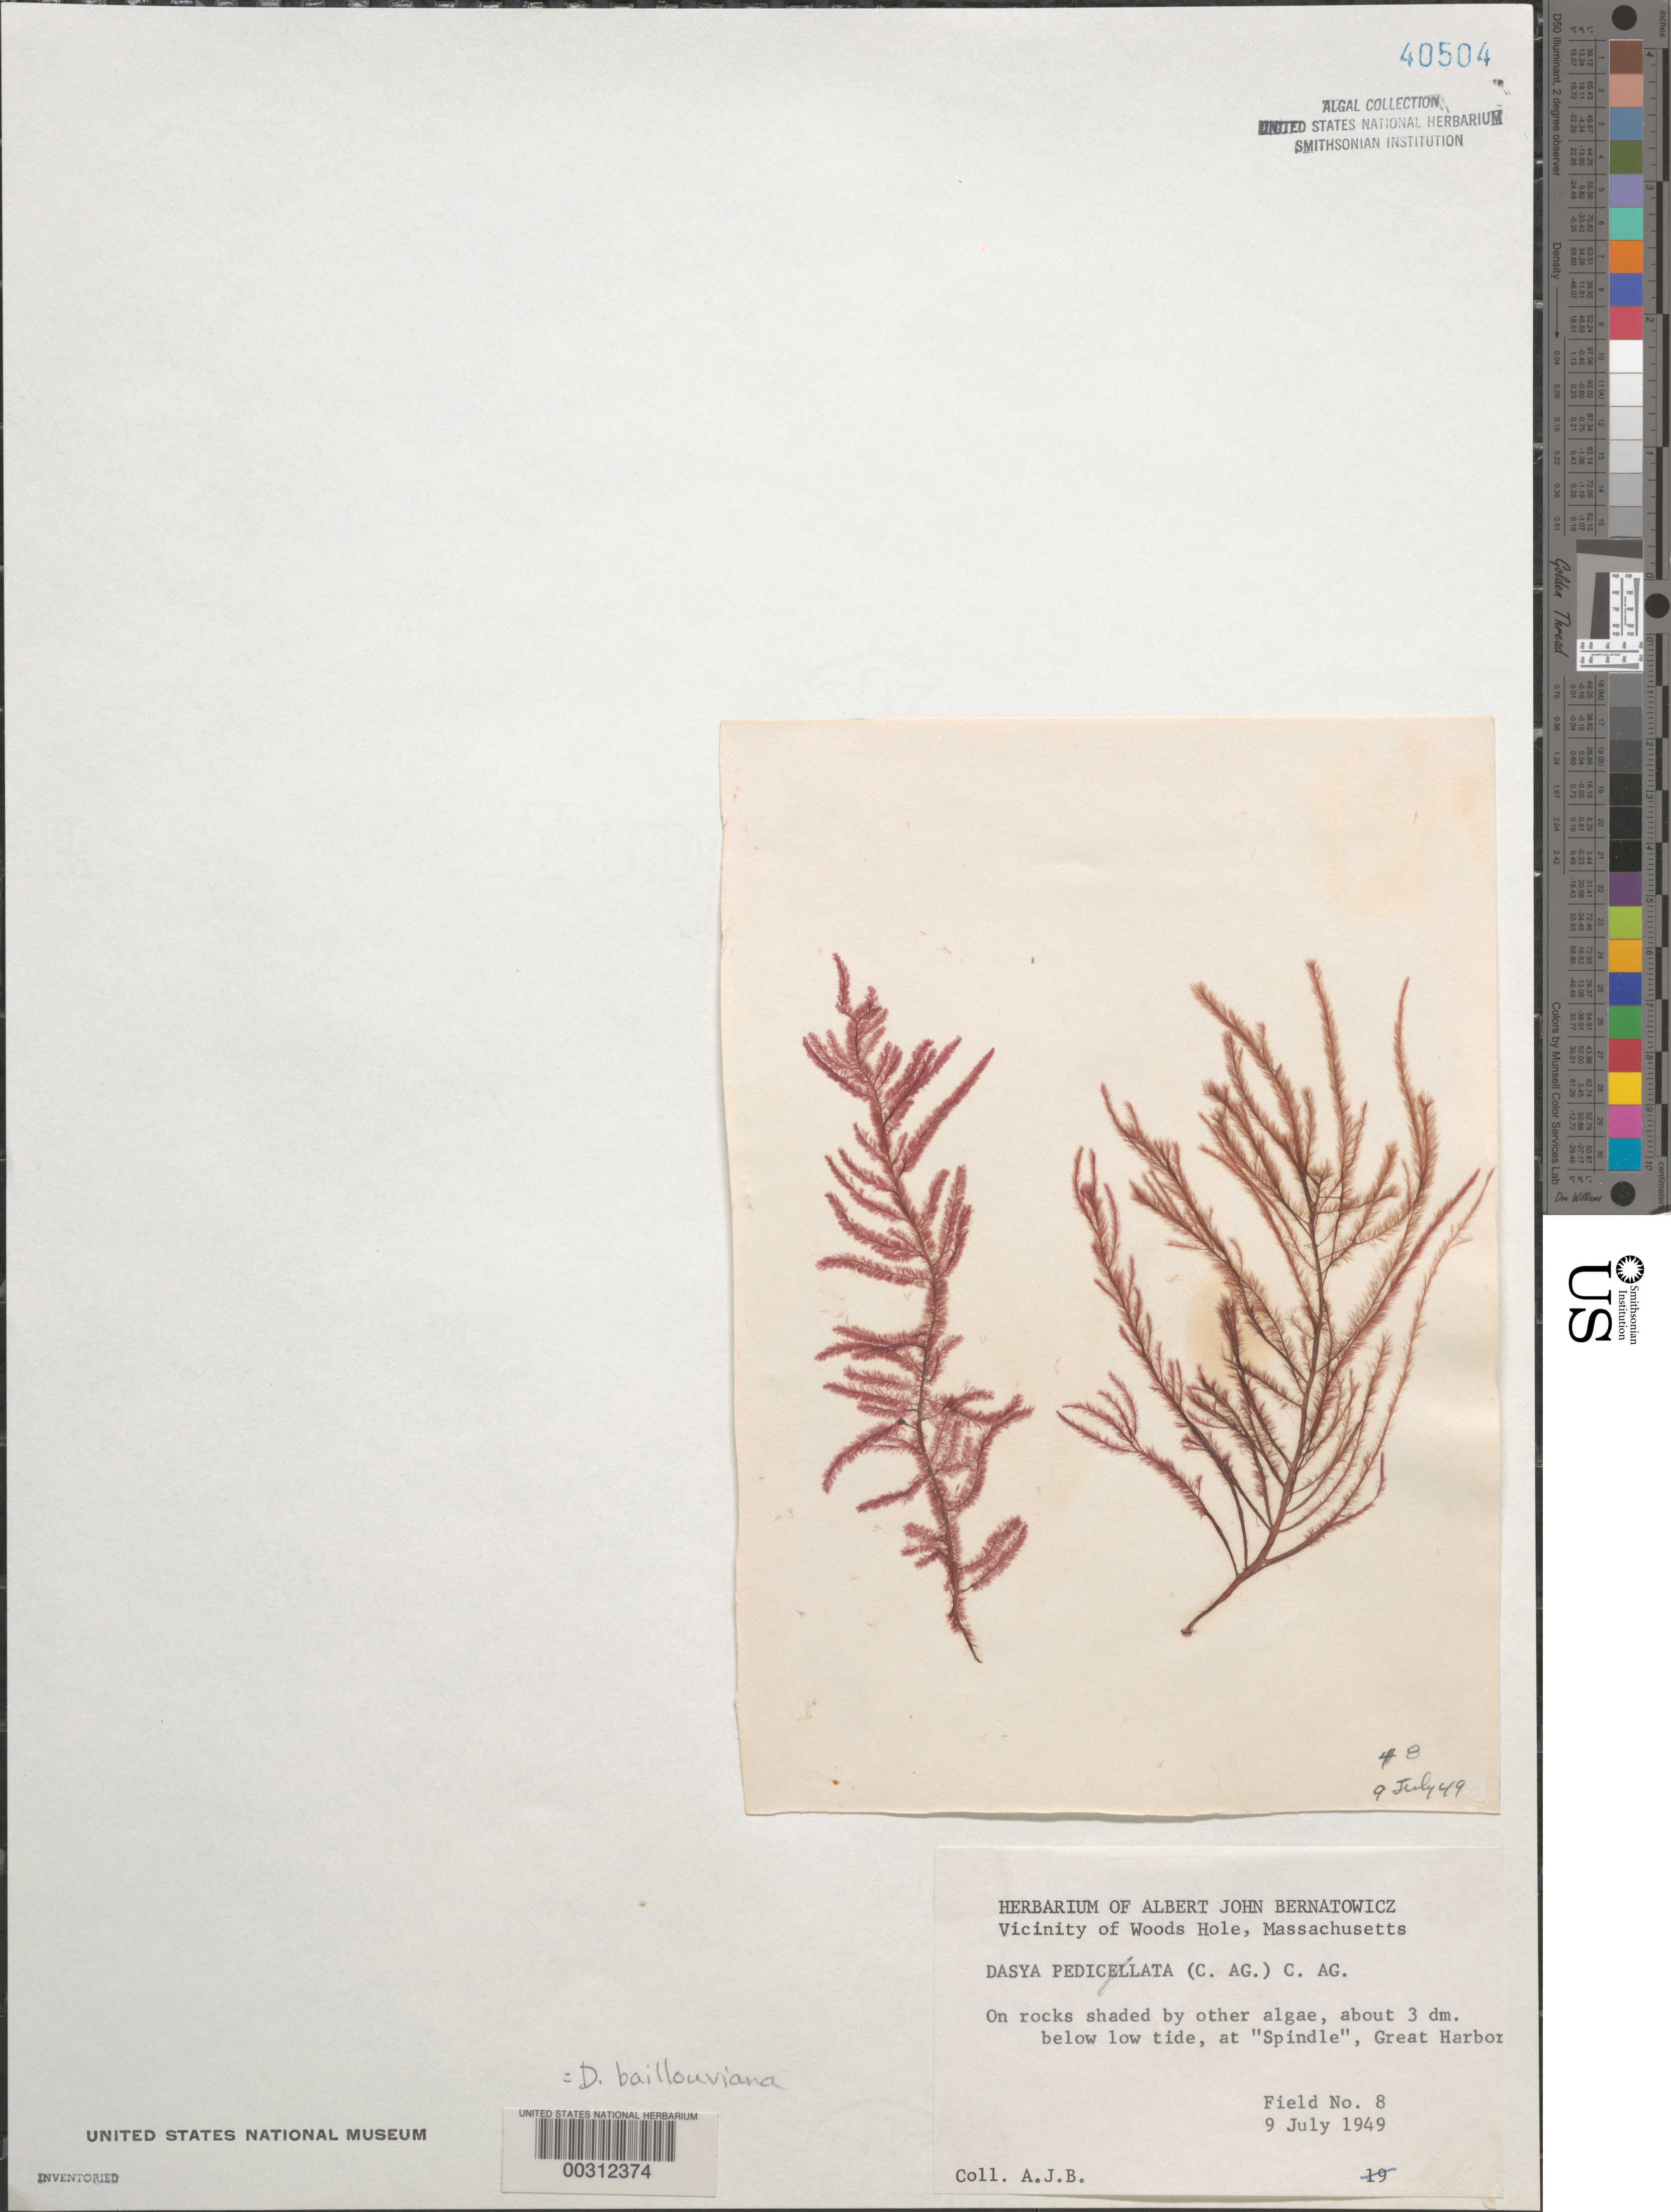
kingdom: Plantae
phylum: Rhodophyta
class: Florideophyceae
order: Ceramiales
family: Dasyaceae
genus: Dasya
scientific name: Dasya pedicellata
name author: (C. Agardh) C. Agardh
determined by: Algae name updating Project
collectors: A. Bernatowicz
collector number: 8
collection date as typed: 09 Jul 1949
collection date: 1949-07-09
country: United States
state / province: Massachusetts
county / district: Barnstable County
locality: Woods Hole, Great Harbor, The Spindle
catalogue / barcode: US 40504